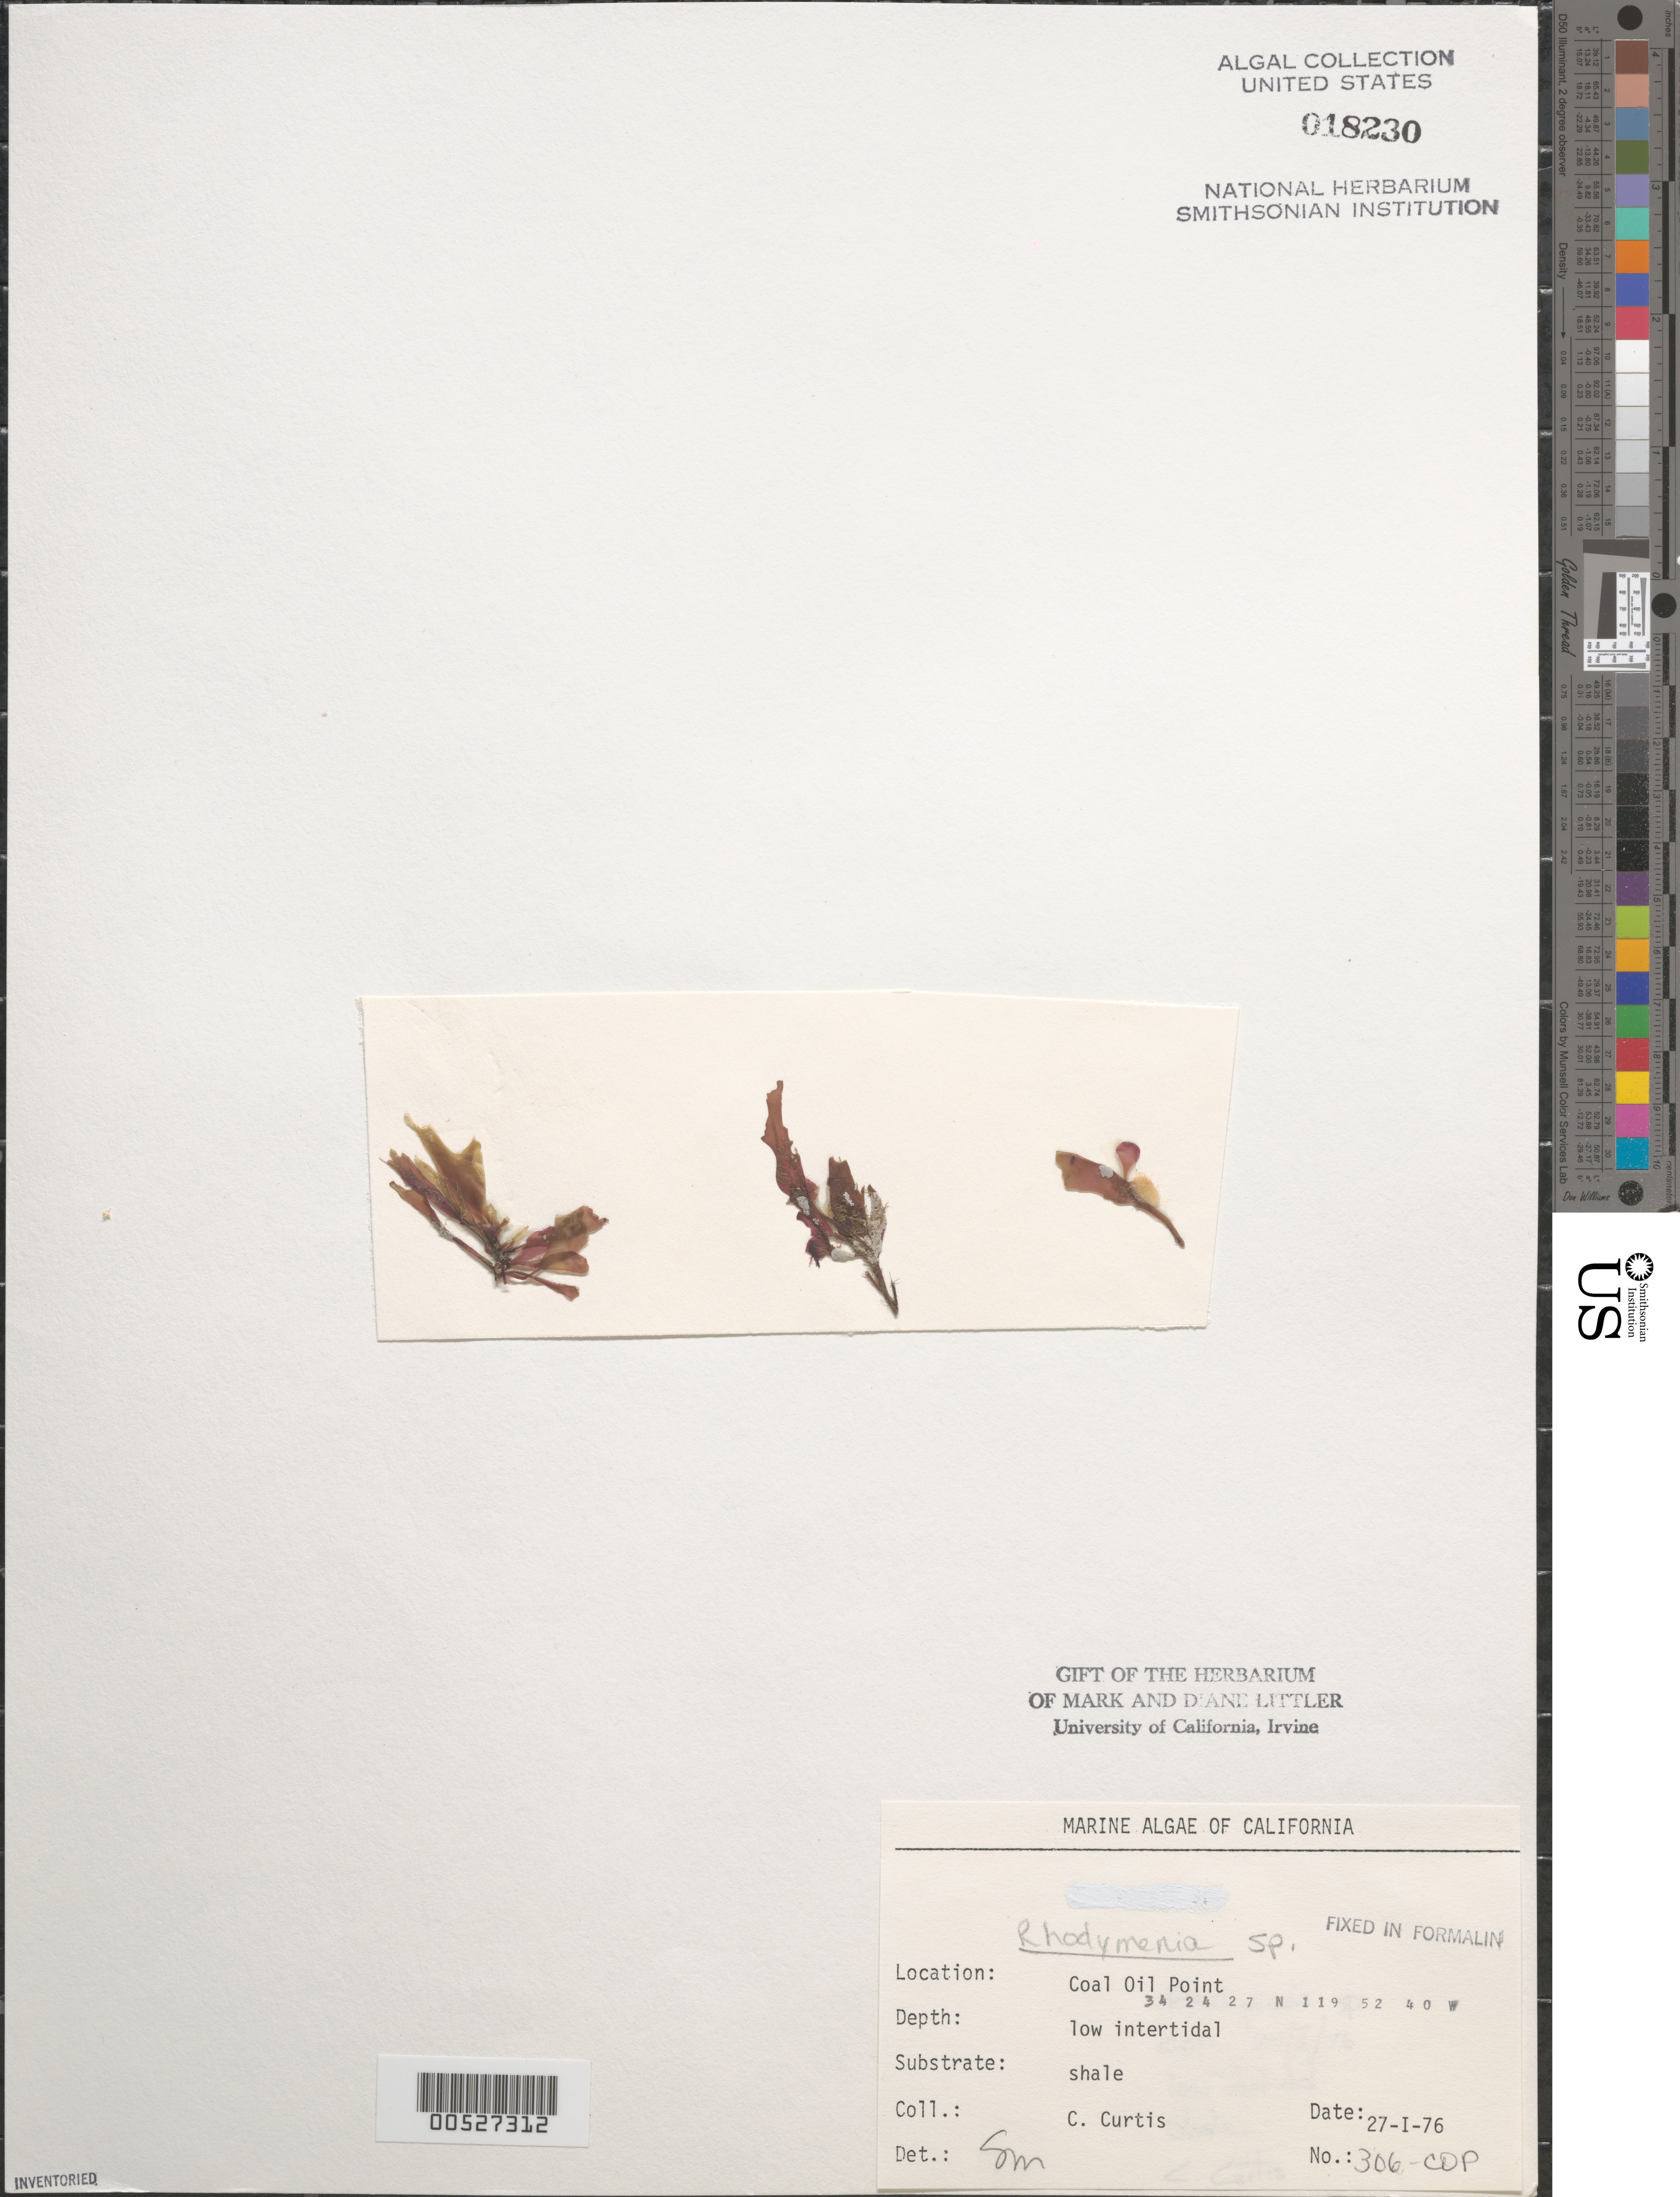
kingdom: Plantae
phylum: Rhodophyta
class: Florideophyceae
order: Rhodymeniales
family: Rhodymeniaceae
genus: Rhodymenia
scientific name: Rhodymenia sp.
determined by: Murray, S. N.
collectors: C. Curtis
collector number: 306-cop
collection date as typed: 27 Jan 1976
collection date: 1976-01-27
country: United States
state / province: California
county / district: Santa Barbara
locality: Coal Oil Point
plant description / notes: BLM-SOCALBIGHT Rocky Intertidal Survey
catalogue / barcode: US 18230